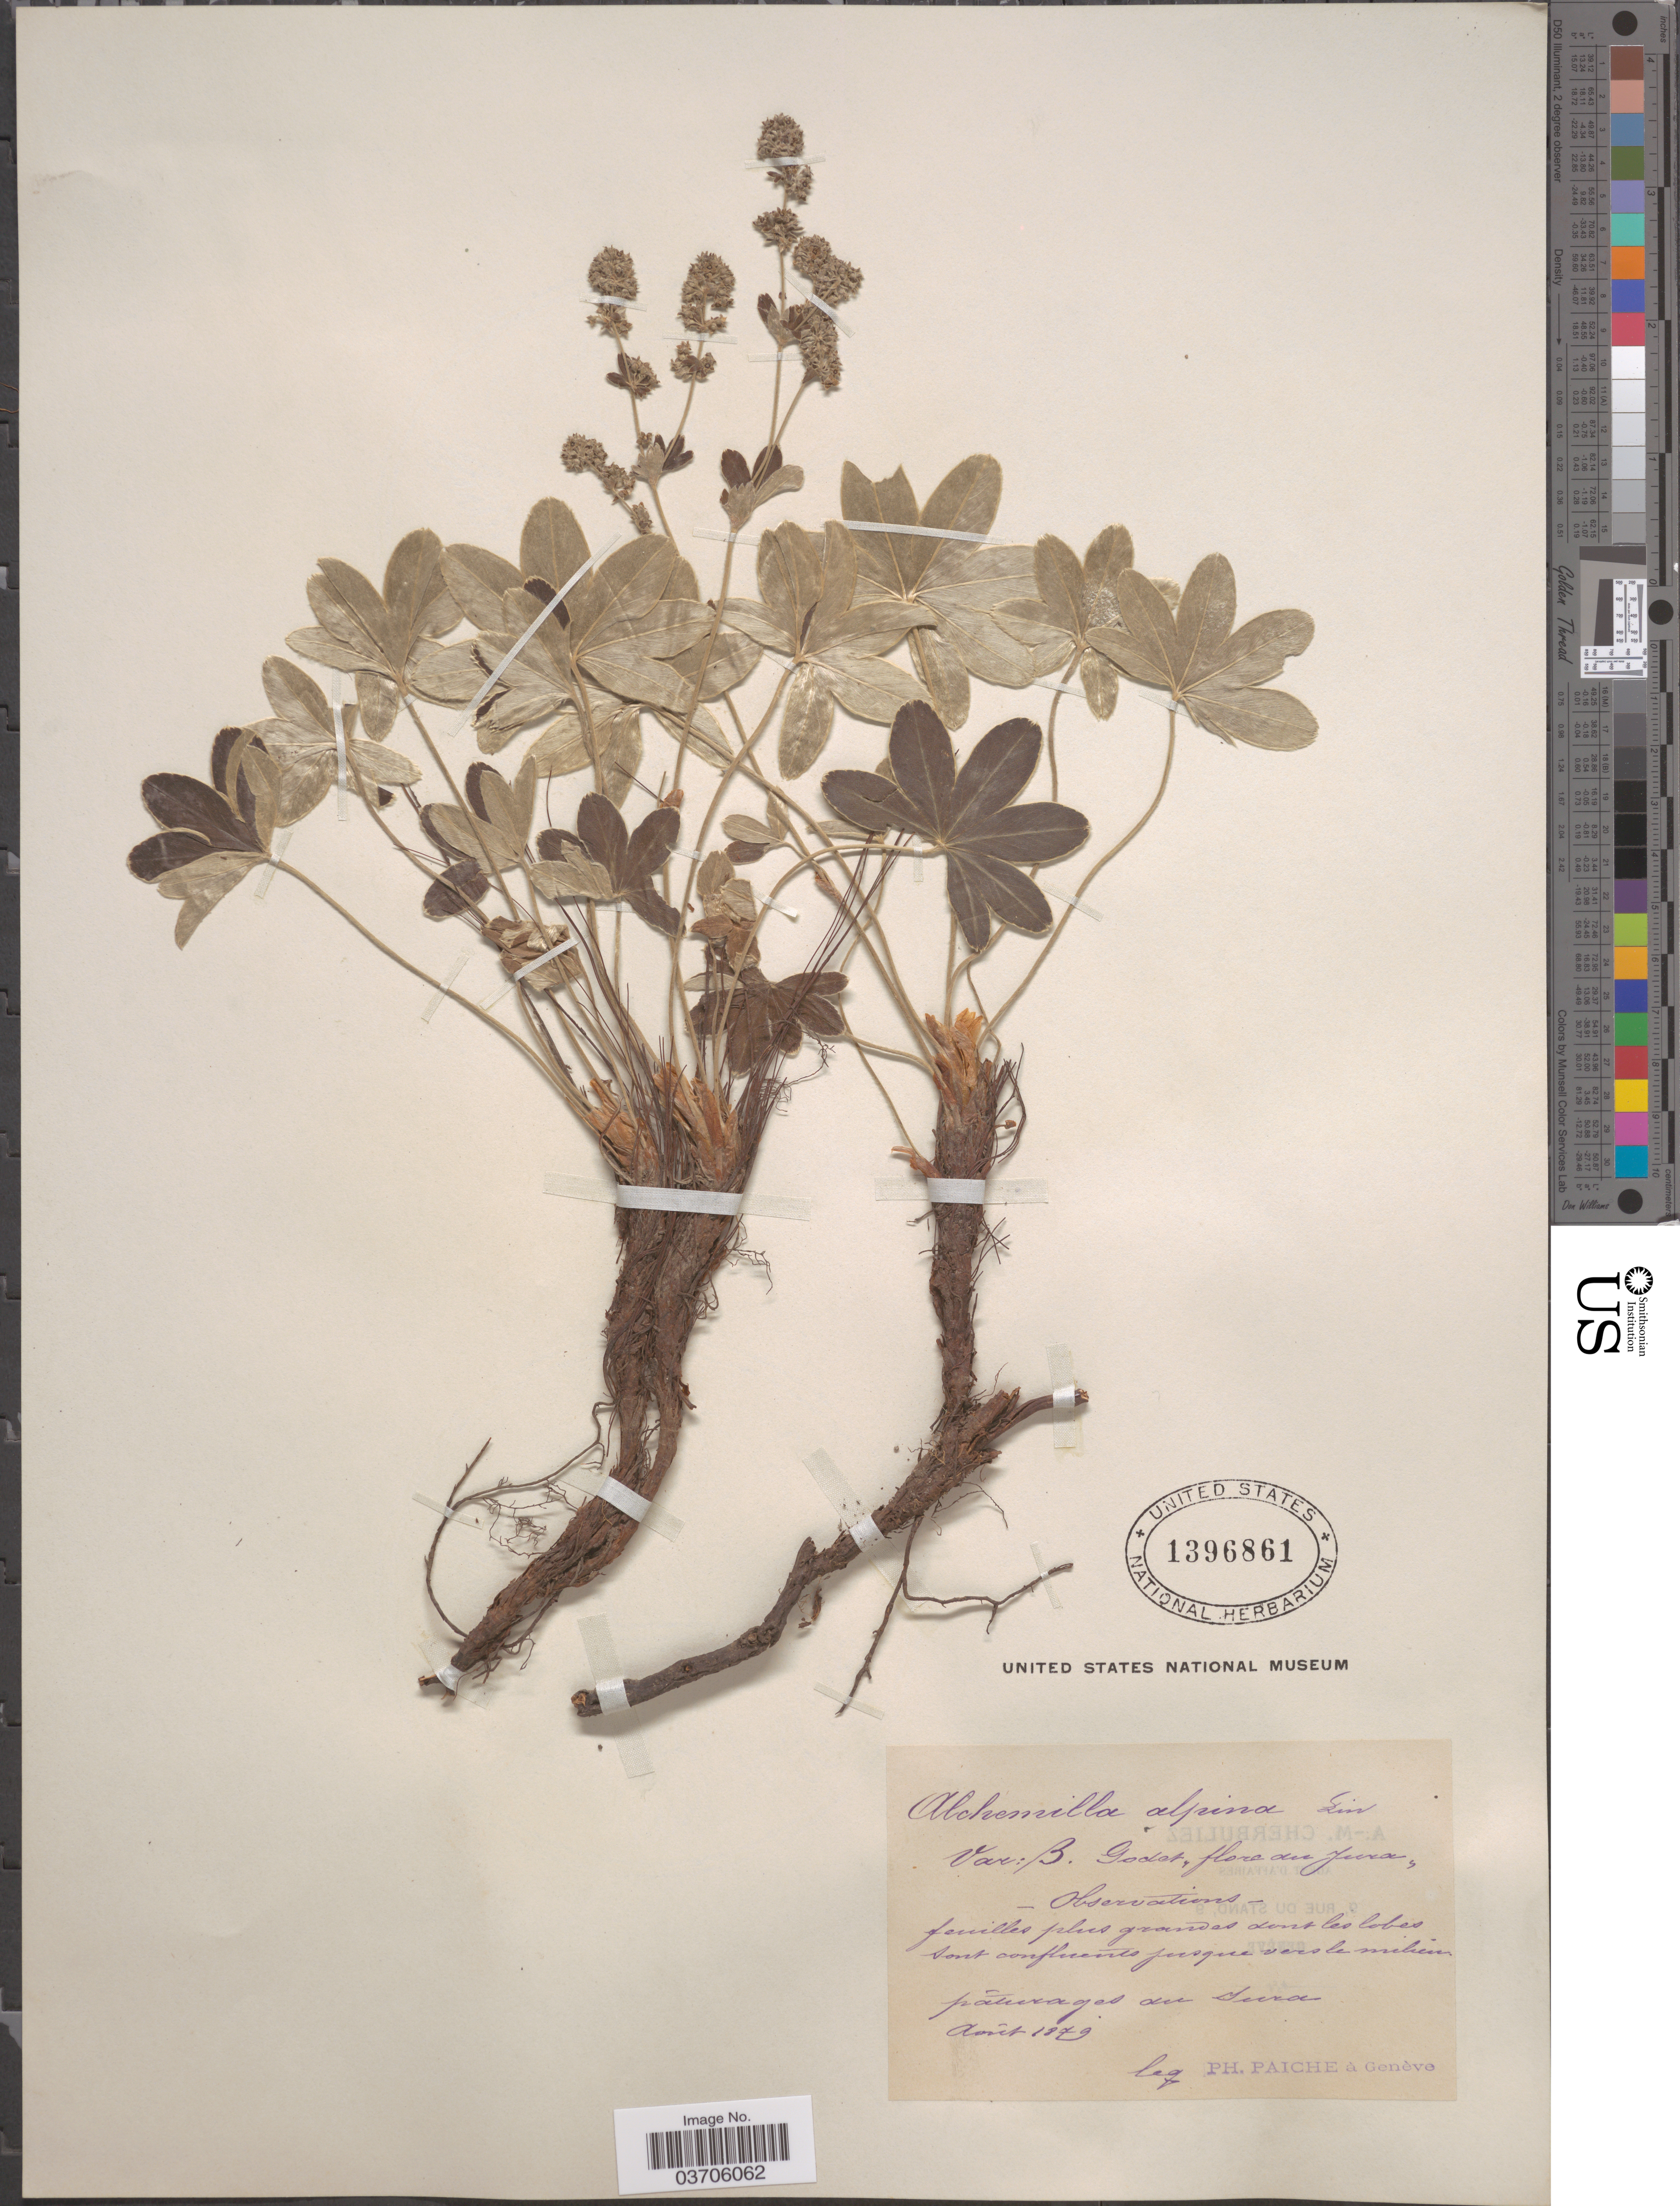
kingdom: Plantae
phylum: Tracheophyta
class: Magnoliopsida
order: Rosales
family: Rosaceae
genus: Alchemilla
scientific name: Alchemilla alpina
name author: L.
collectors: P. Paiche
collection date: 1879-08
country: Switzerland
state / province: Jura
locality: paturages du Jura.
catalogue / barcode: US 1396861